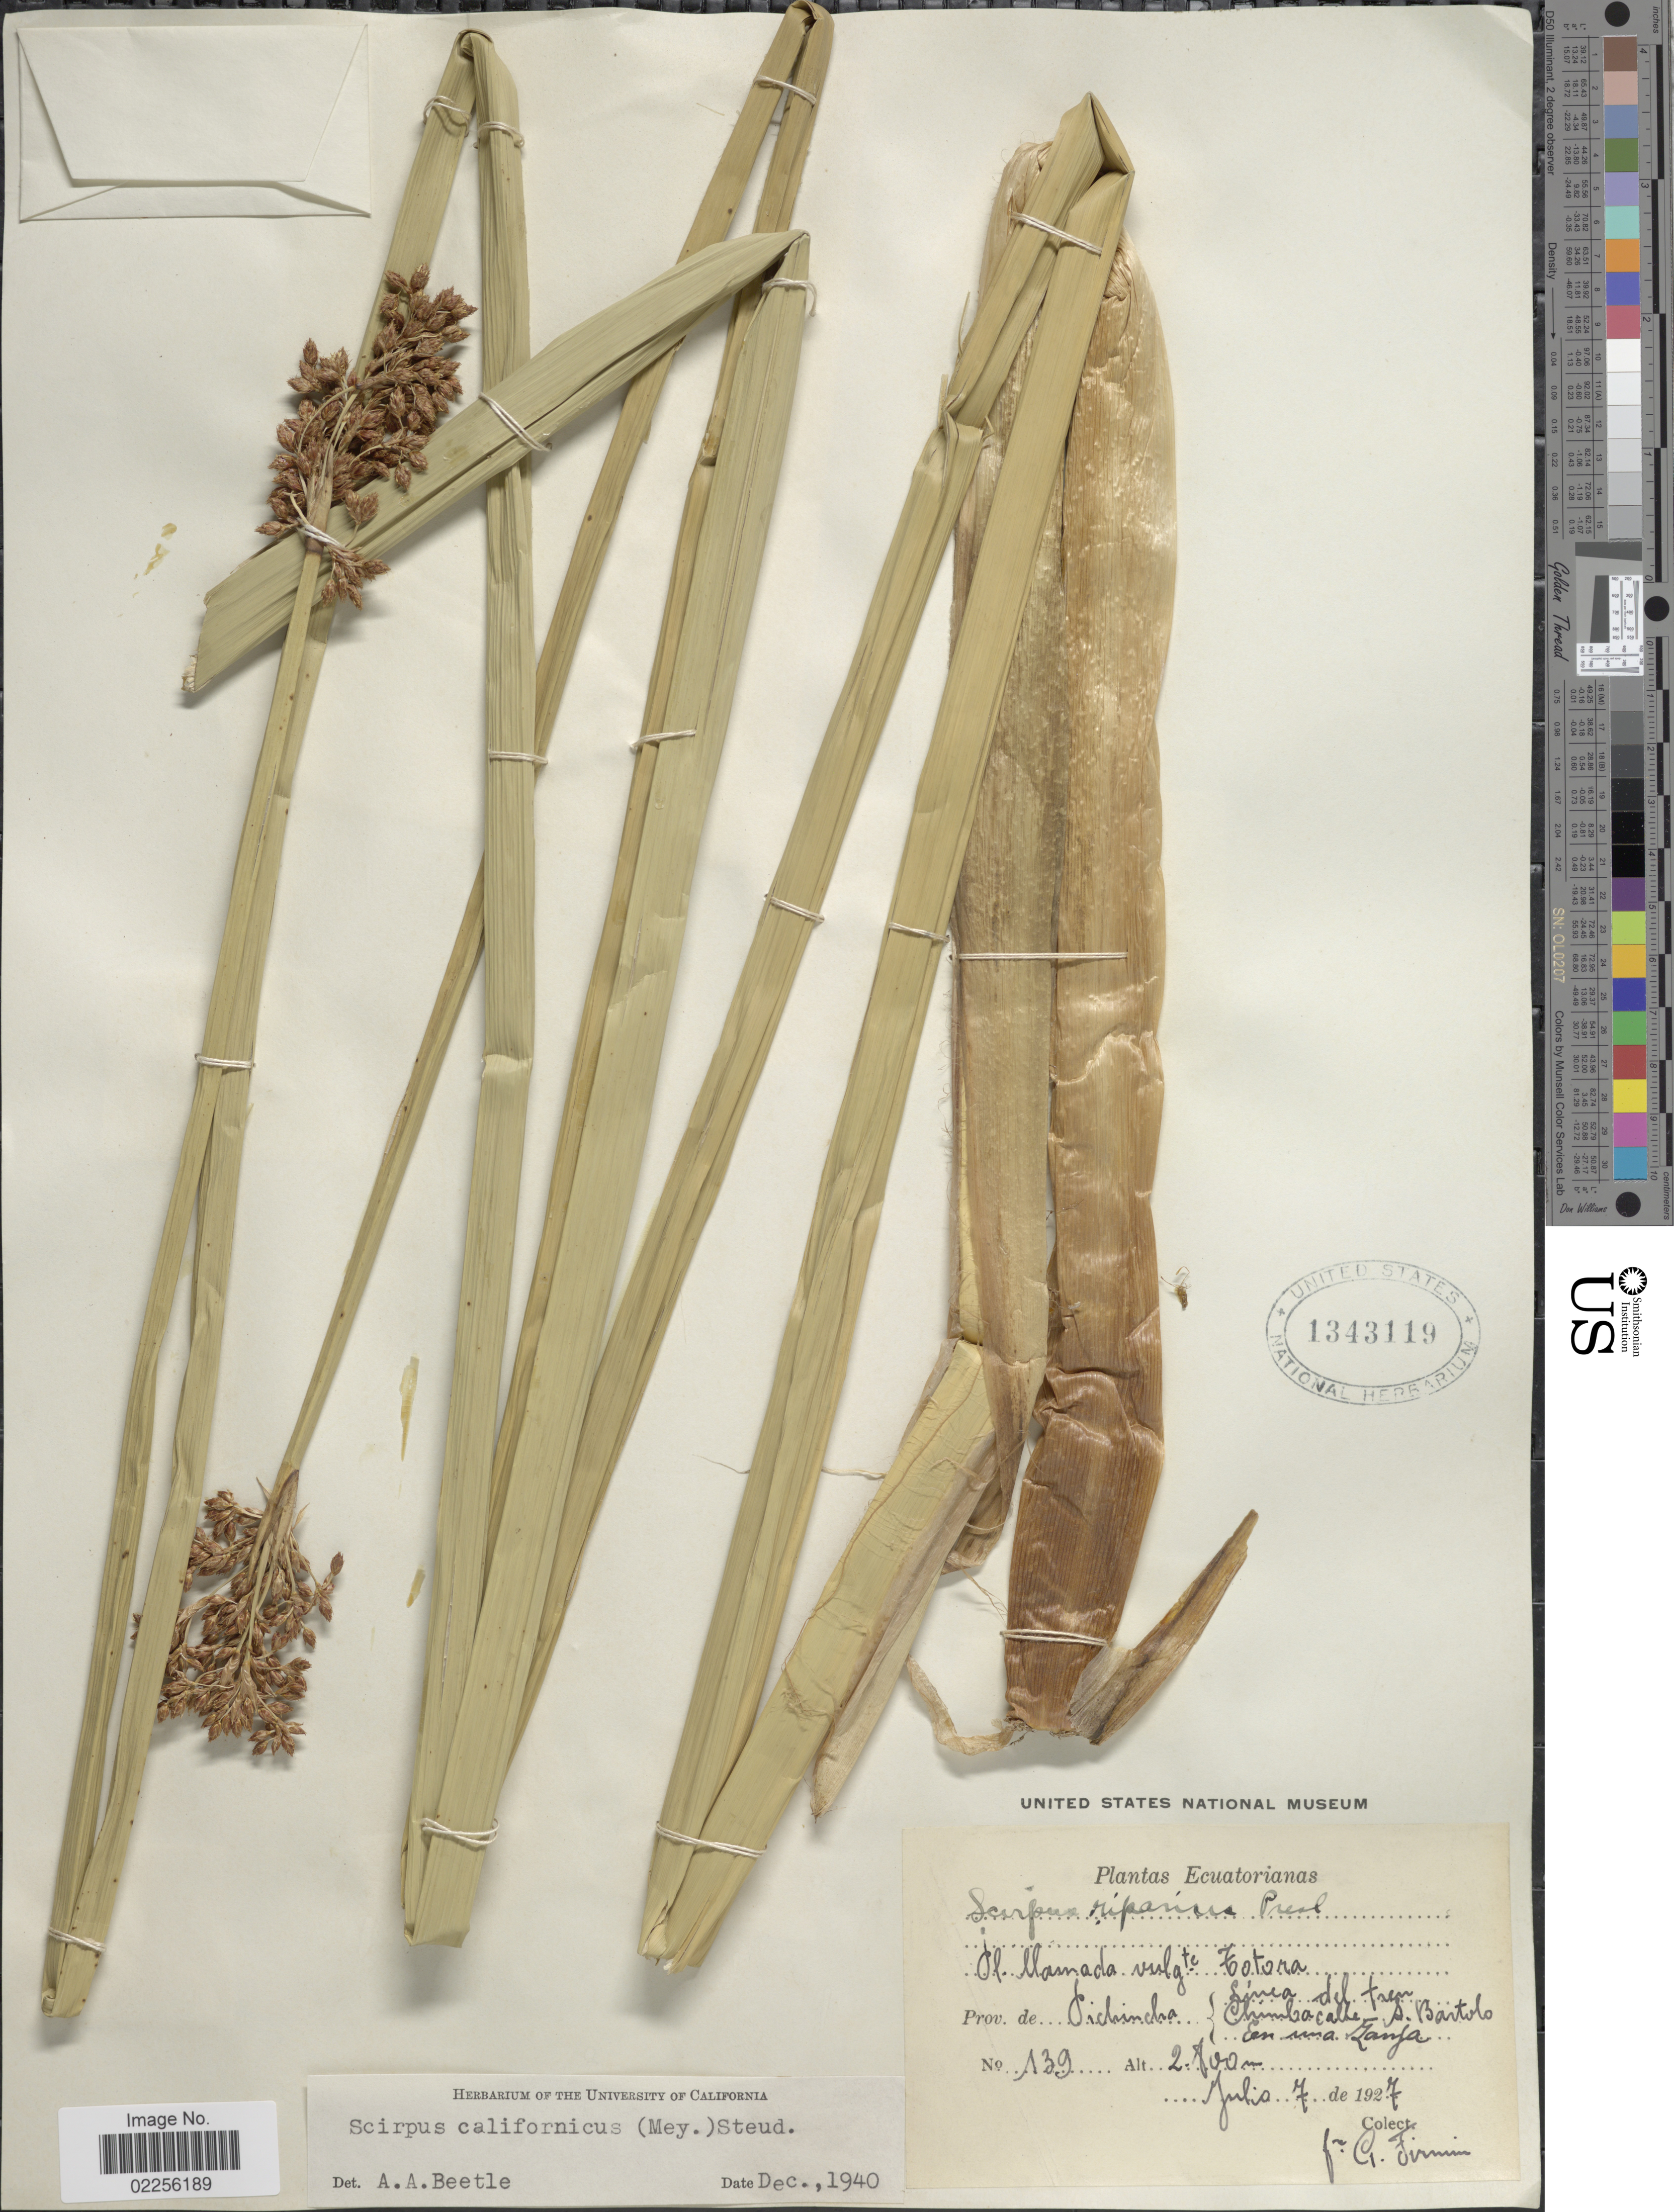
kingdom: Plantae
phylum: Tracheophyta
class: Liliopsida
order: Poales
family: Cyperaceae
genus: Schoenoplectus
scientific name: Schoenoplectus californicus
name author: (C.A. Mey.) Soják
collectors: F. Firmin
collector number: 139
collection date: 1927-07-07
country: Ecuador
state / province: Pichincha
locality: Linea del tren Chimbacalle S. Bartolo En una Zanja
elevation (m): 2800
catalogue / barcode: US 1343119